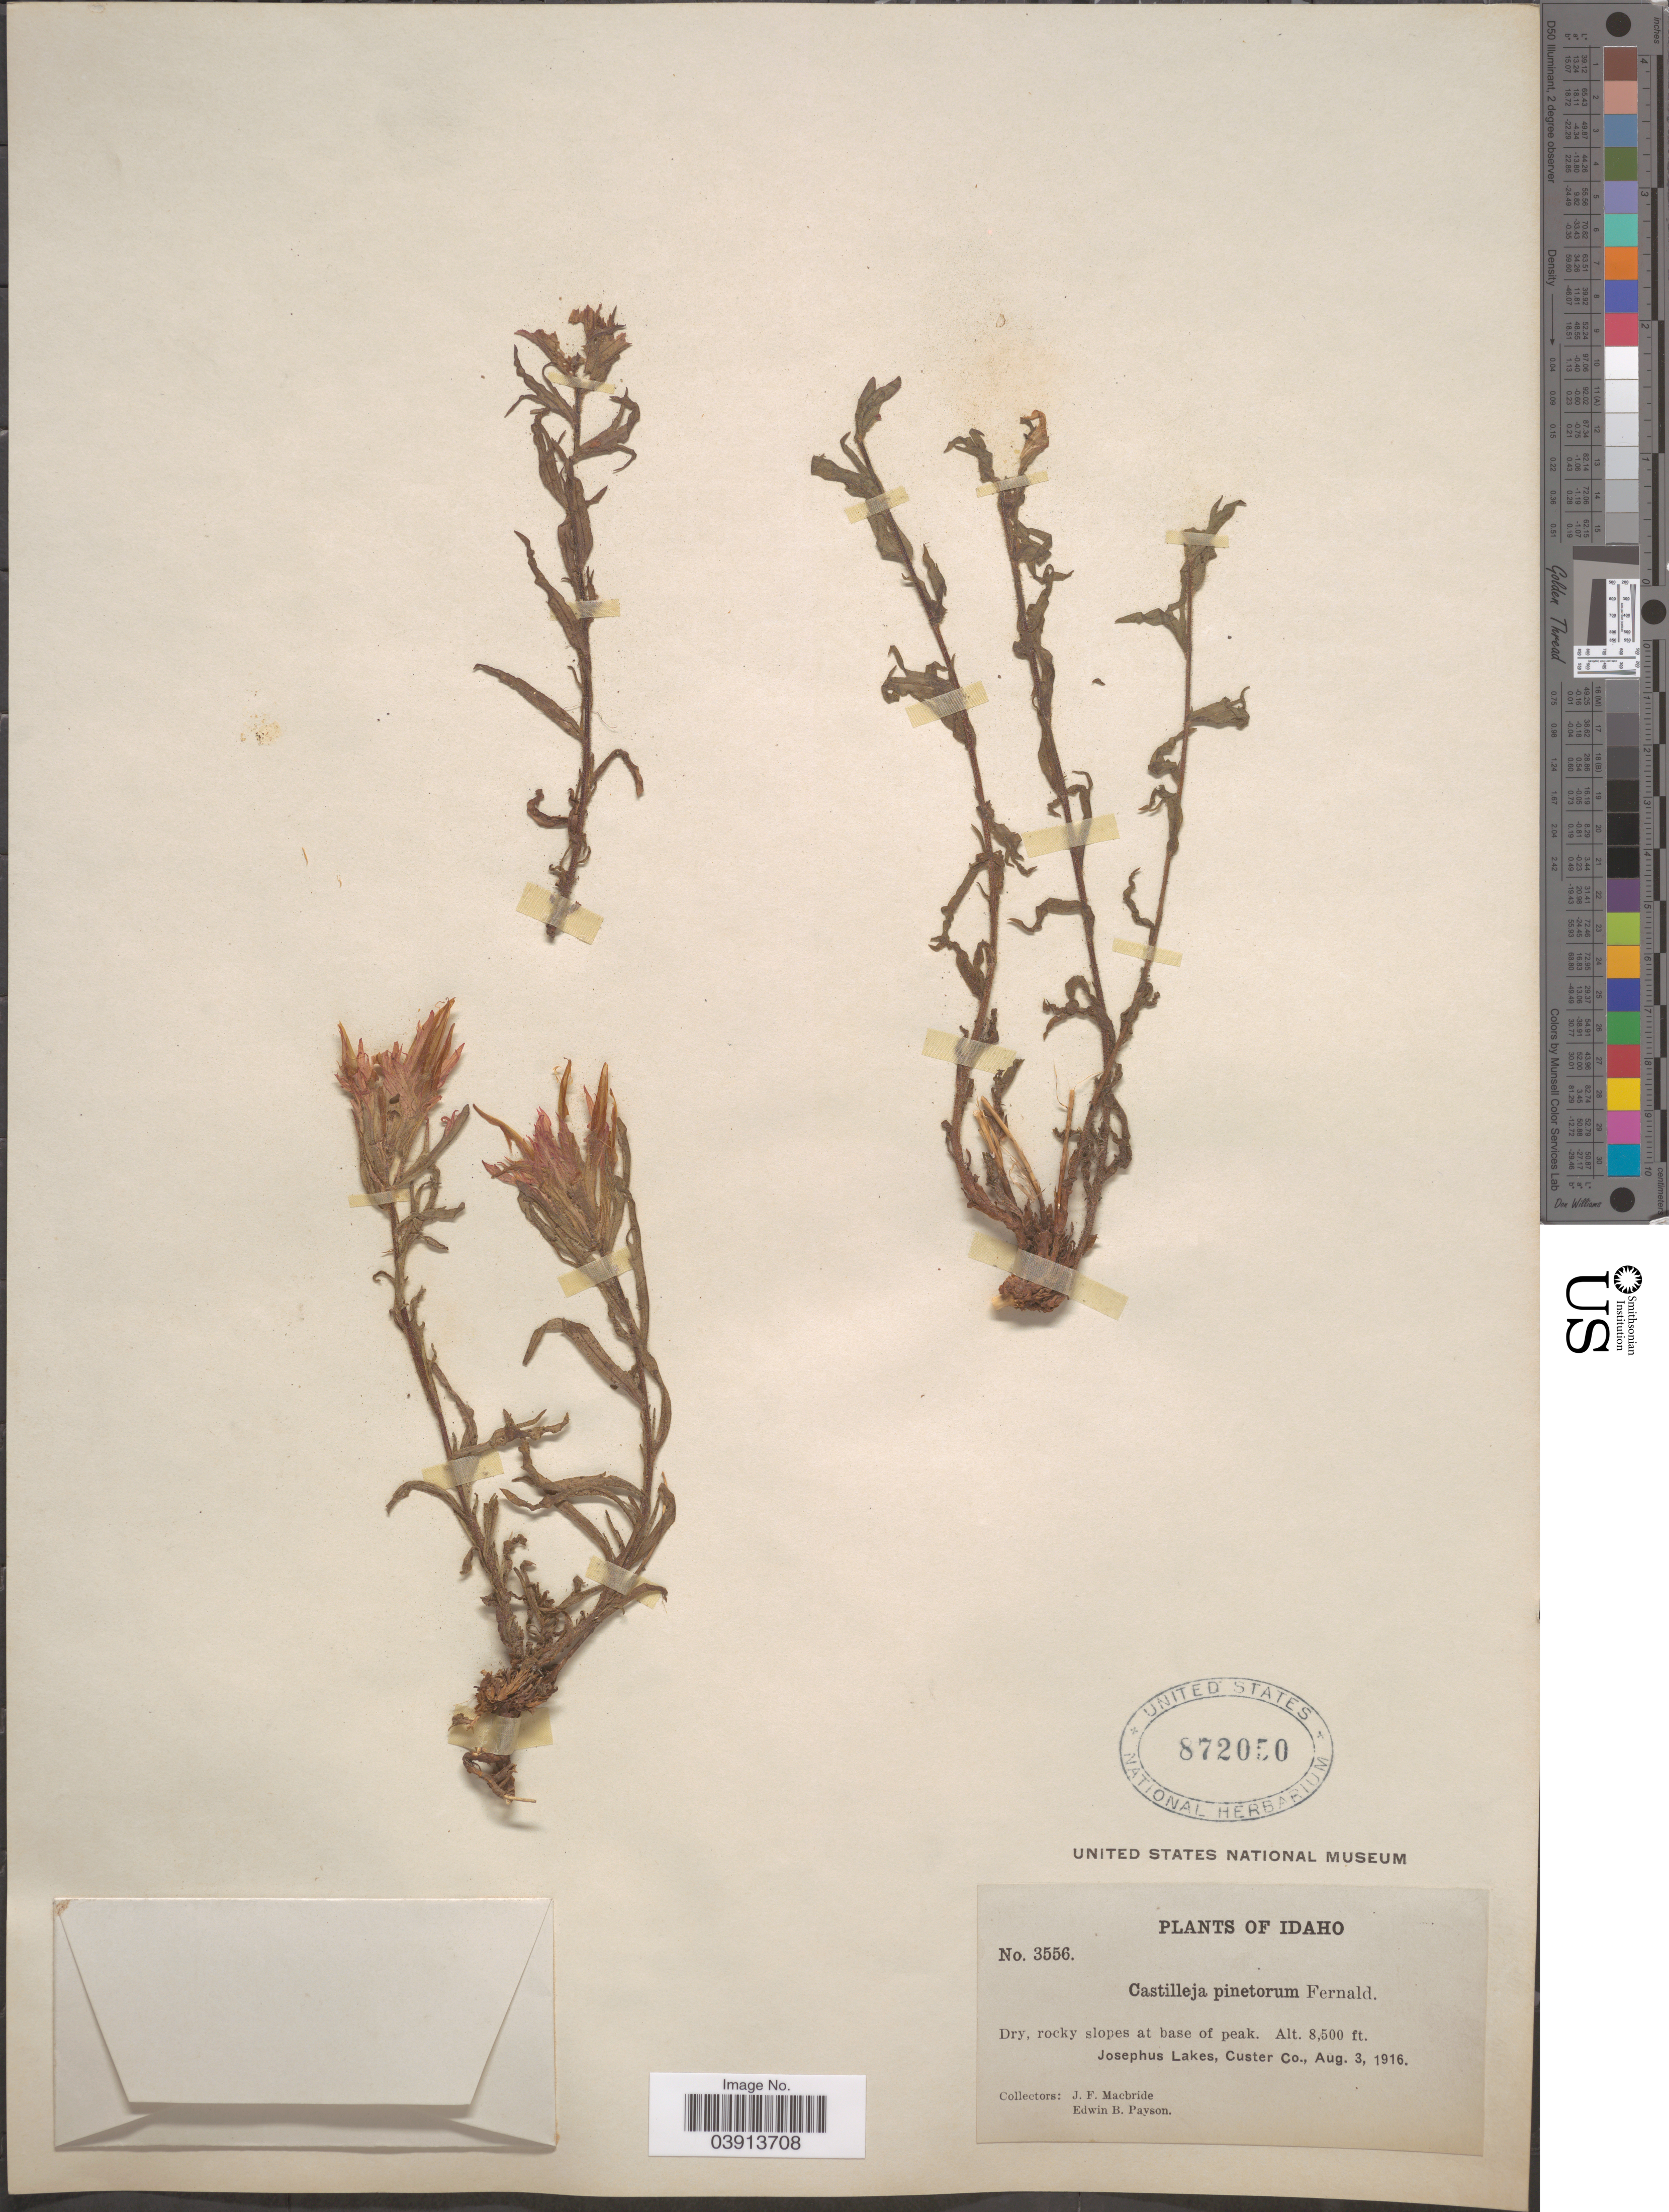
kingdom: Plantae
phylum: Tracheophyta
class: Magnoliopsida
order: Lamiales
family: Orobanchaceae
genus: Castilleja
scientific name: Castilleja pinetorum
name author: Fernald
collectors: J. F. Macbride & E. B. Payson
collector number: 3556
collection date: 1916-08-03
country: United States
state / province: Idaho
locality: Josephus Lakes, Custer Co.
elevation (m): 2591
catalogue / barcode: US 872050